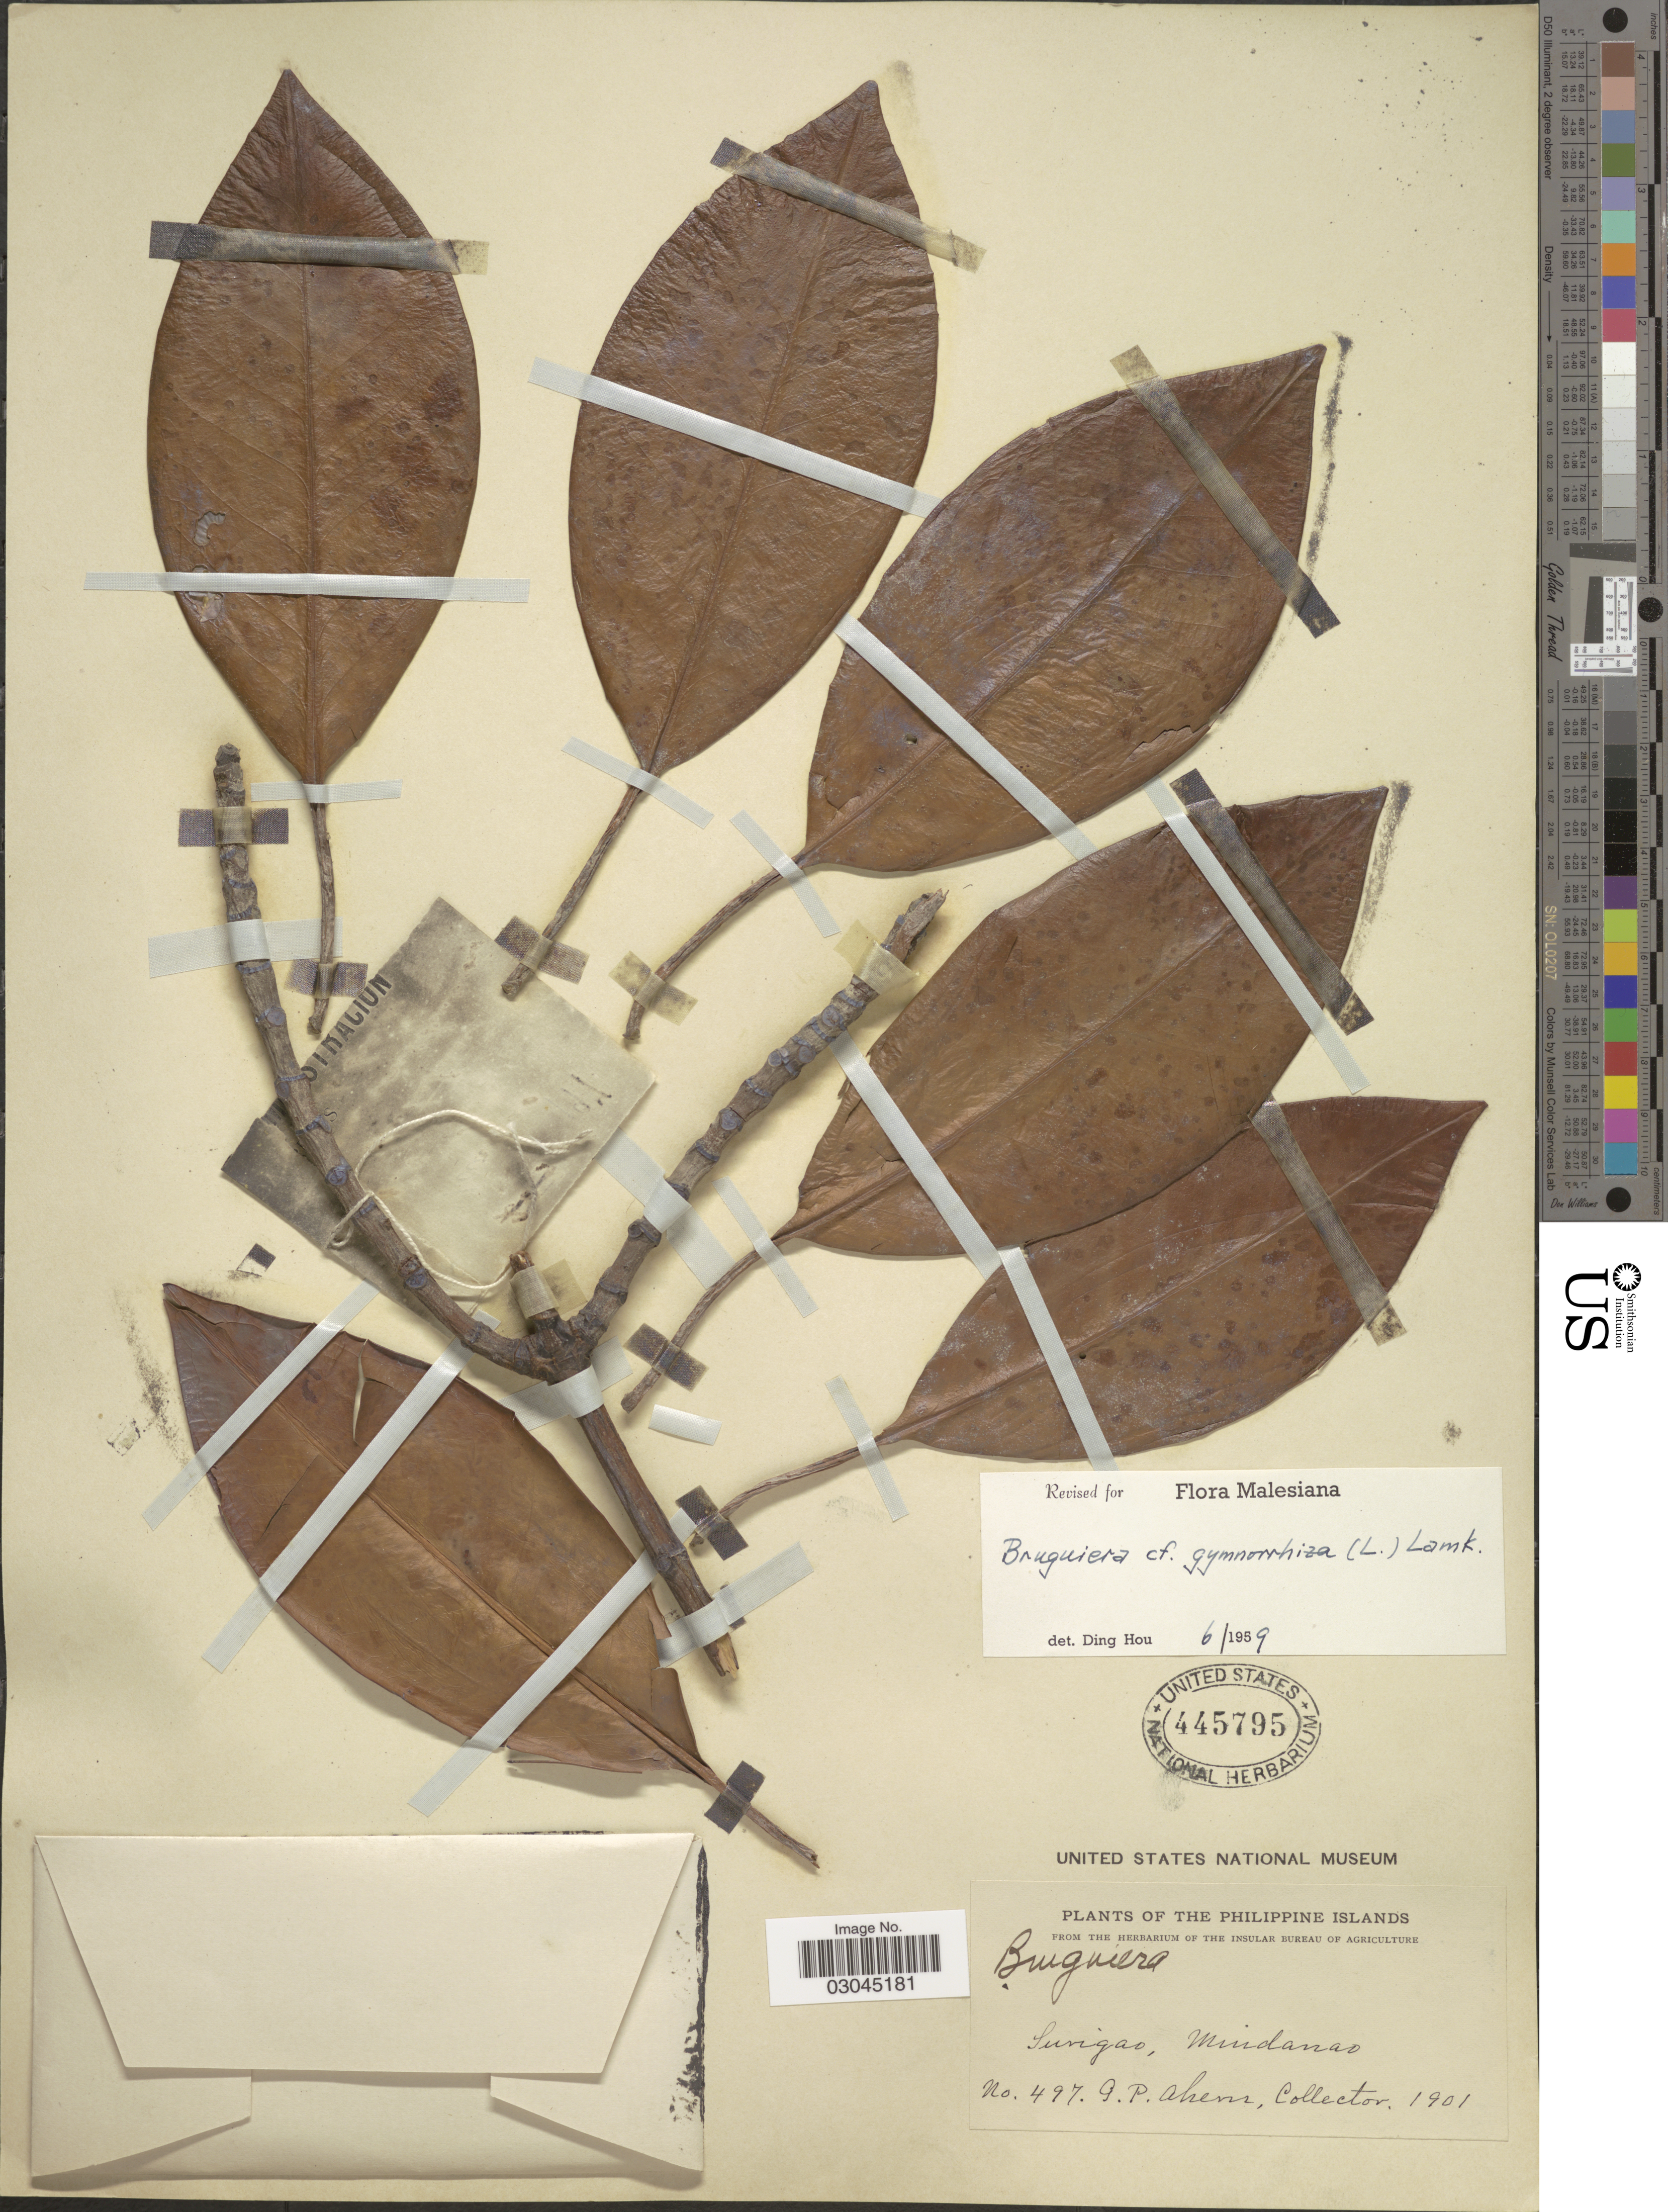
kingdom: Plantae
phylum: Tracheophyta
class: Magnoliopsida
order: Malpighiales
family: Rhizophoraceae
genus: Bruguiera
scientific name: Bruguiera gymnorhiza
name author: (L.) Savigny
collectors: G. Ahern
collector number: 497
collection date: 1901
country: Philippines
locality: Surigao, Mindanao.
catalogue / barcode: US 445795